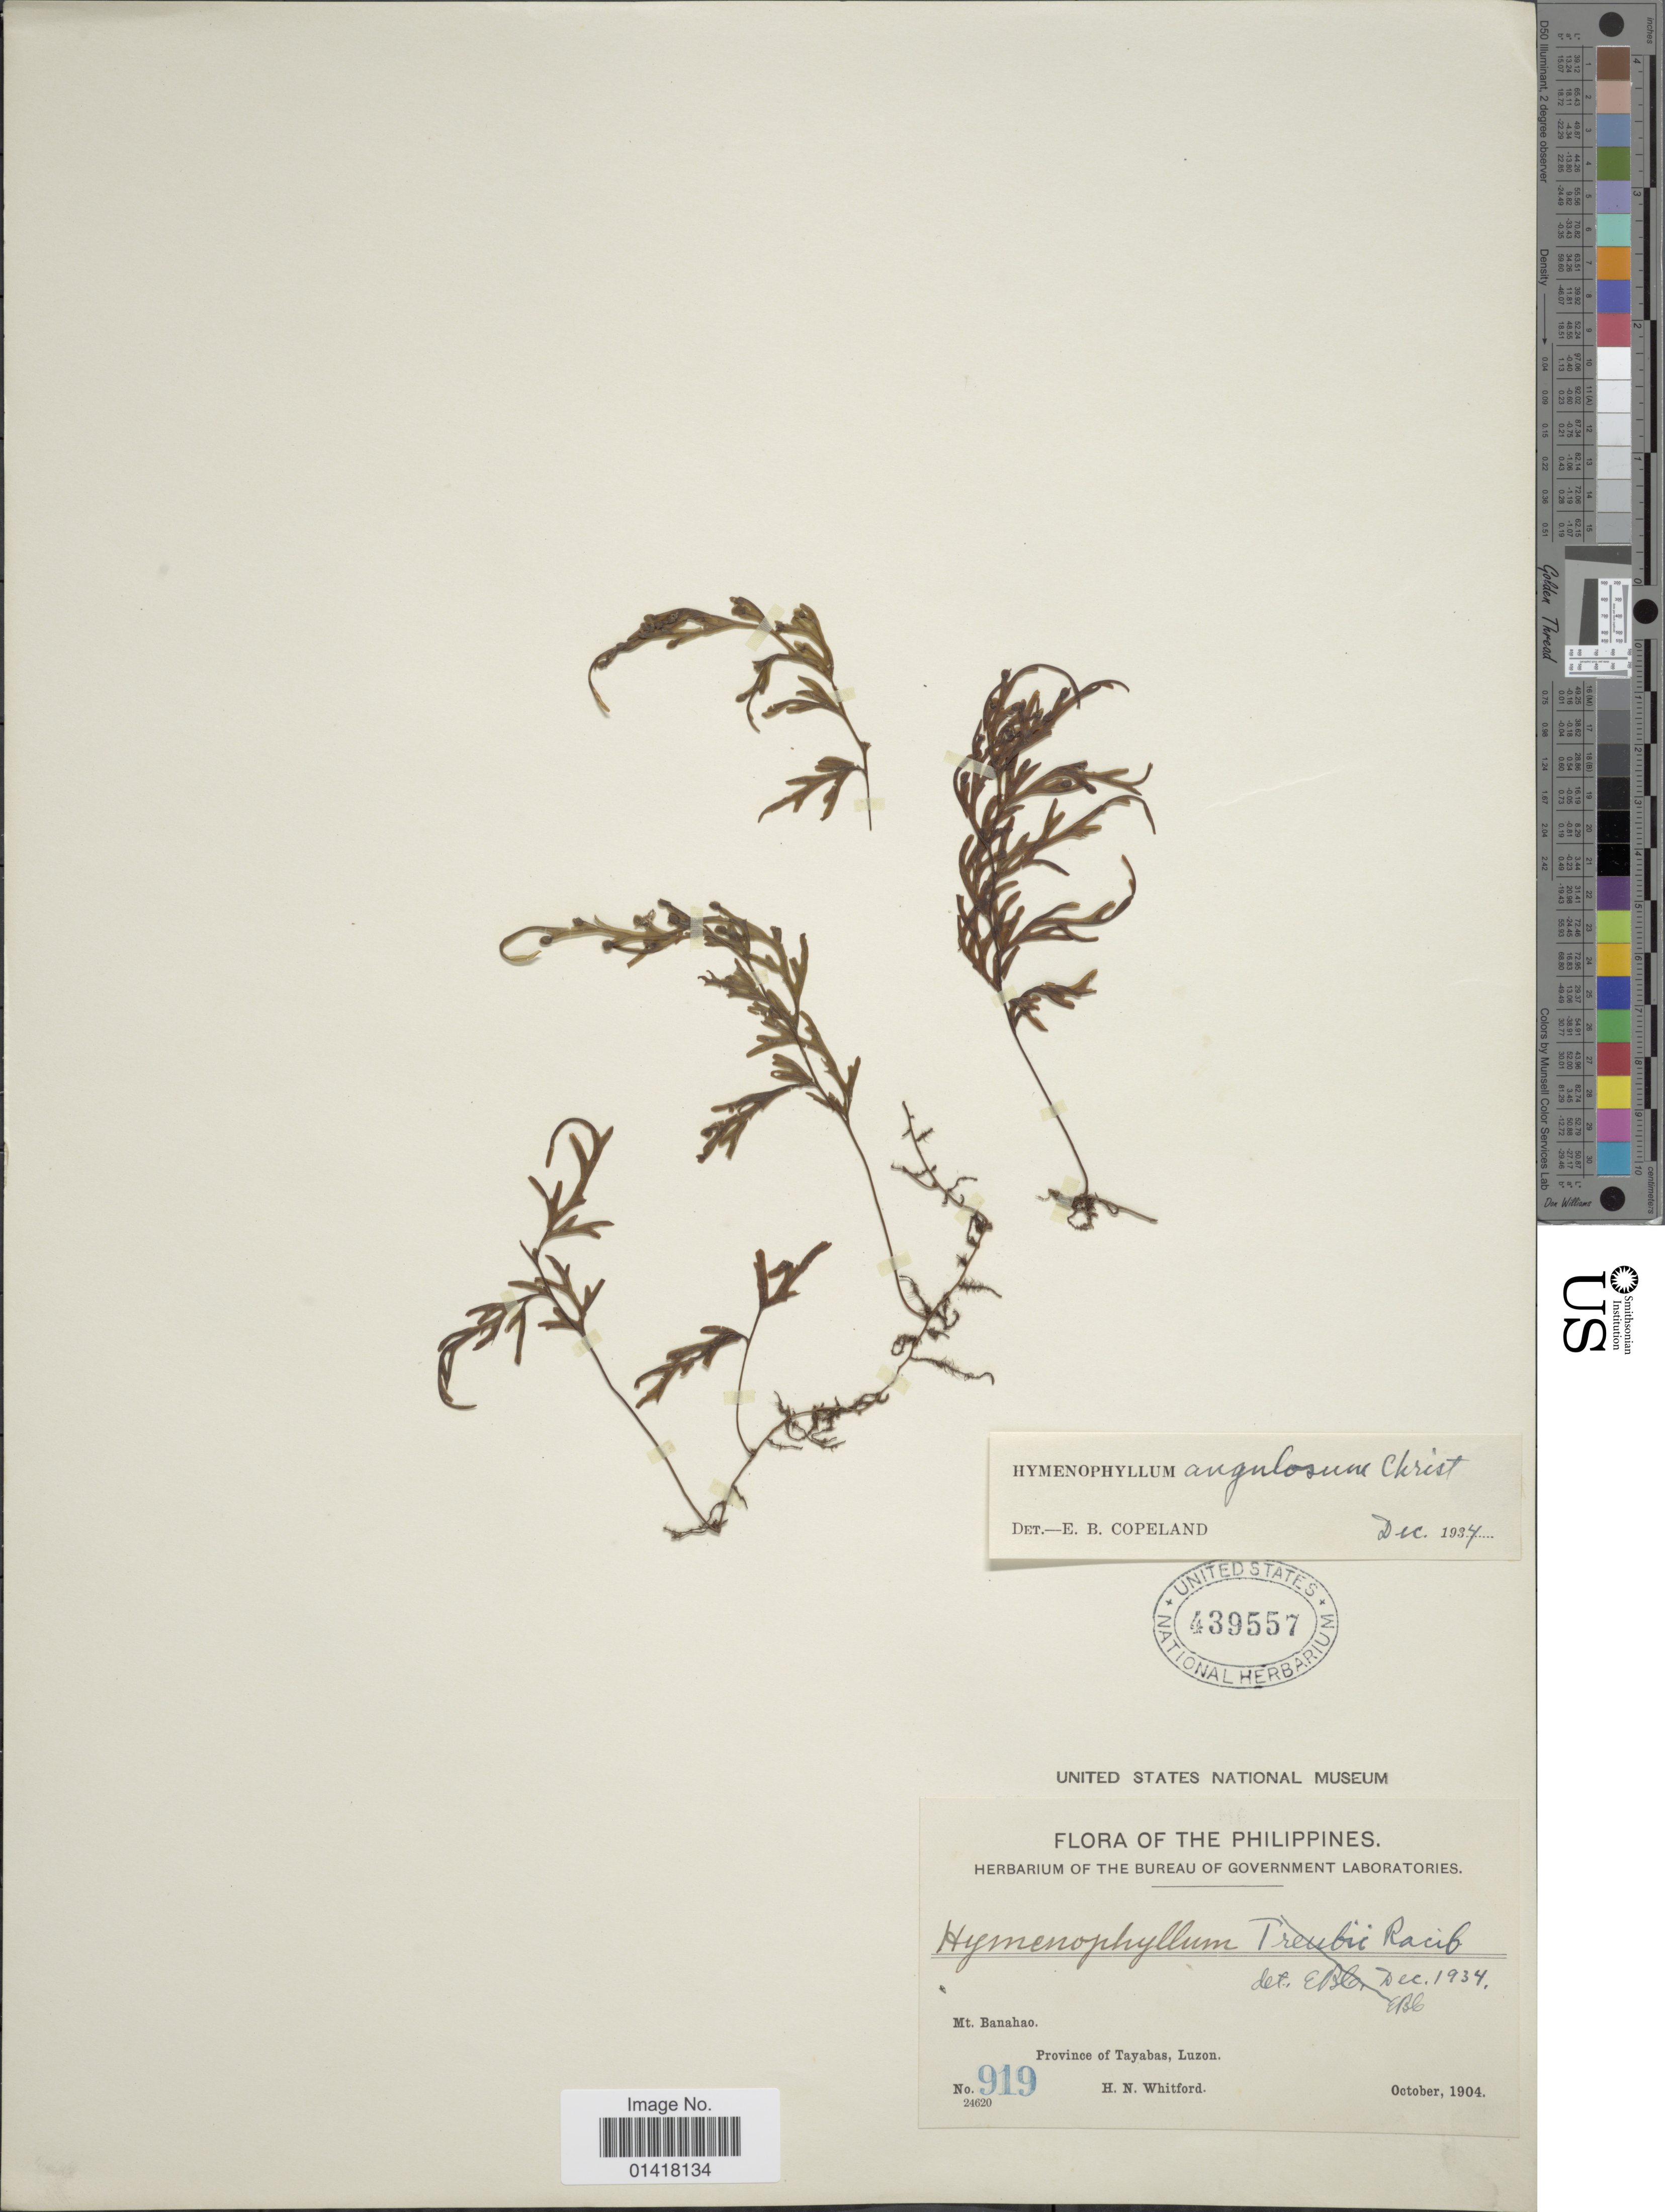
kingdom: Plantae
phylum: Tracheophyta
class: Polypodiopsida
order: Hymenophyllales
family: Hymenophyllaceae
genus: Hymenophyllum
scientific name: Hymenophyllum angulosum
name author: Christ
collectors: H. N. Whitford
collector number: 919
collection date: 1904-10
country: Philippines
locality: The Philippines. Mt. Banahao, Province of Tayabas, Luzon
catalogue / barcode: US 439557